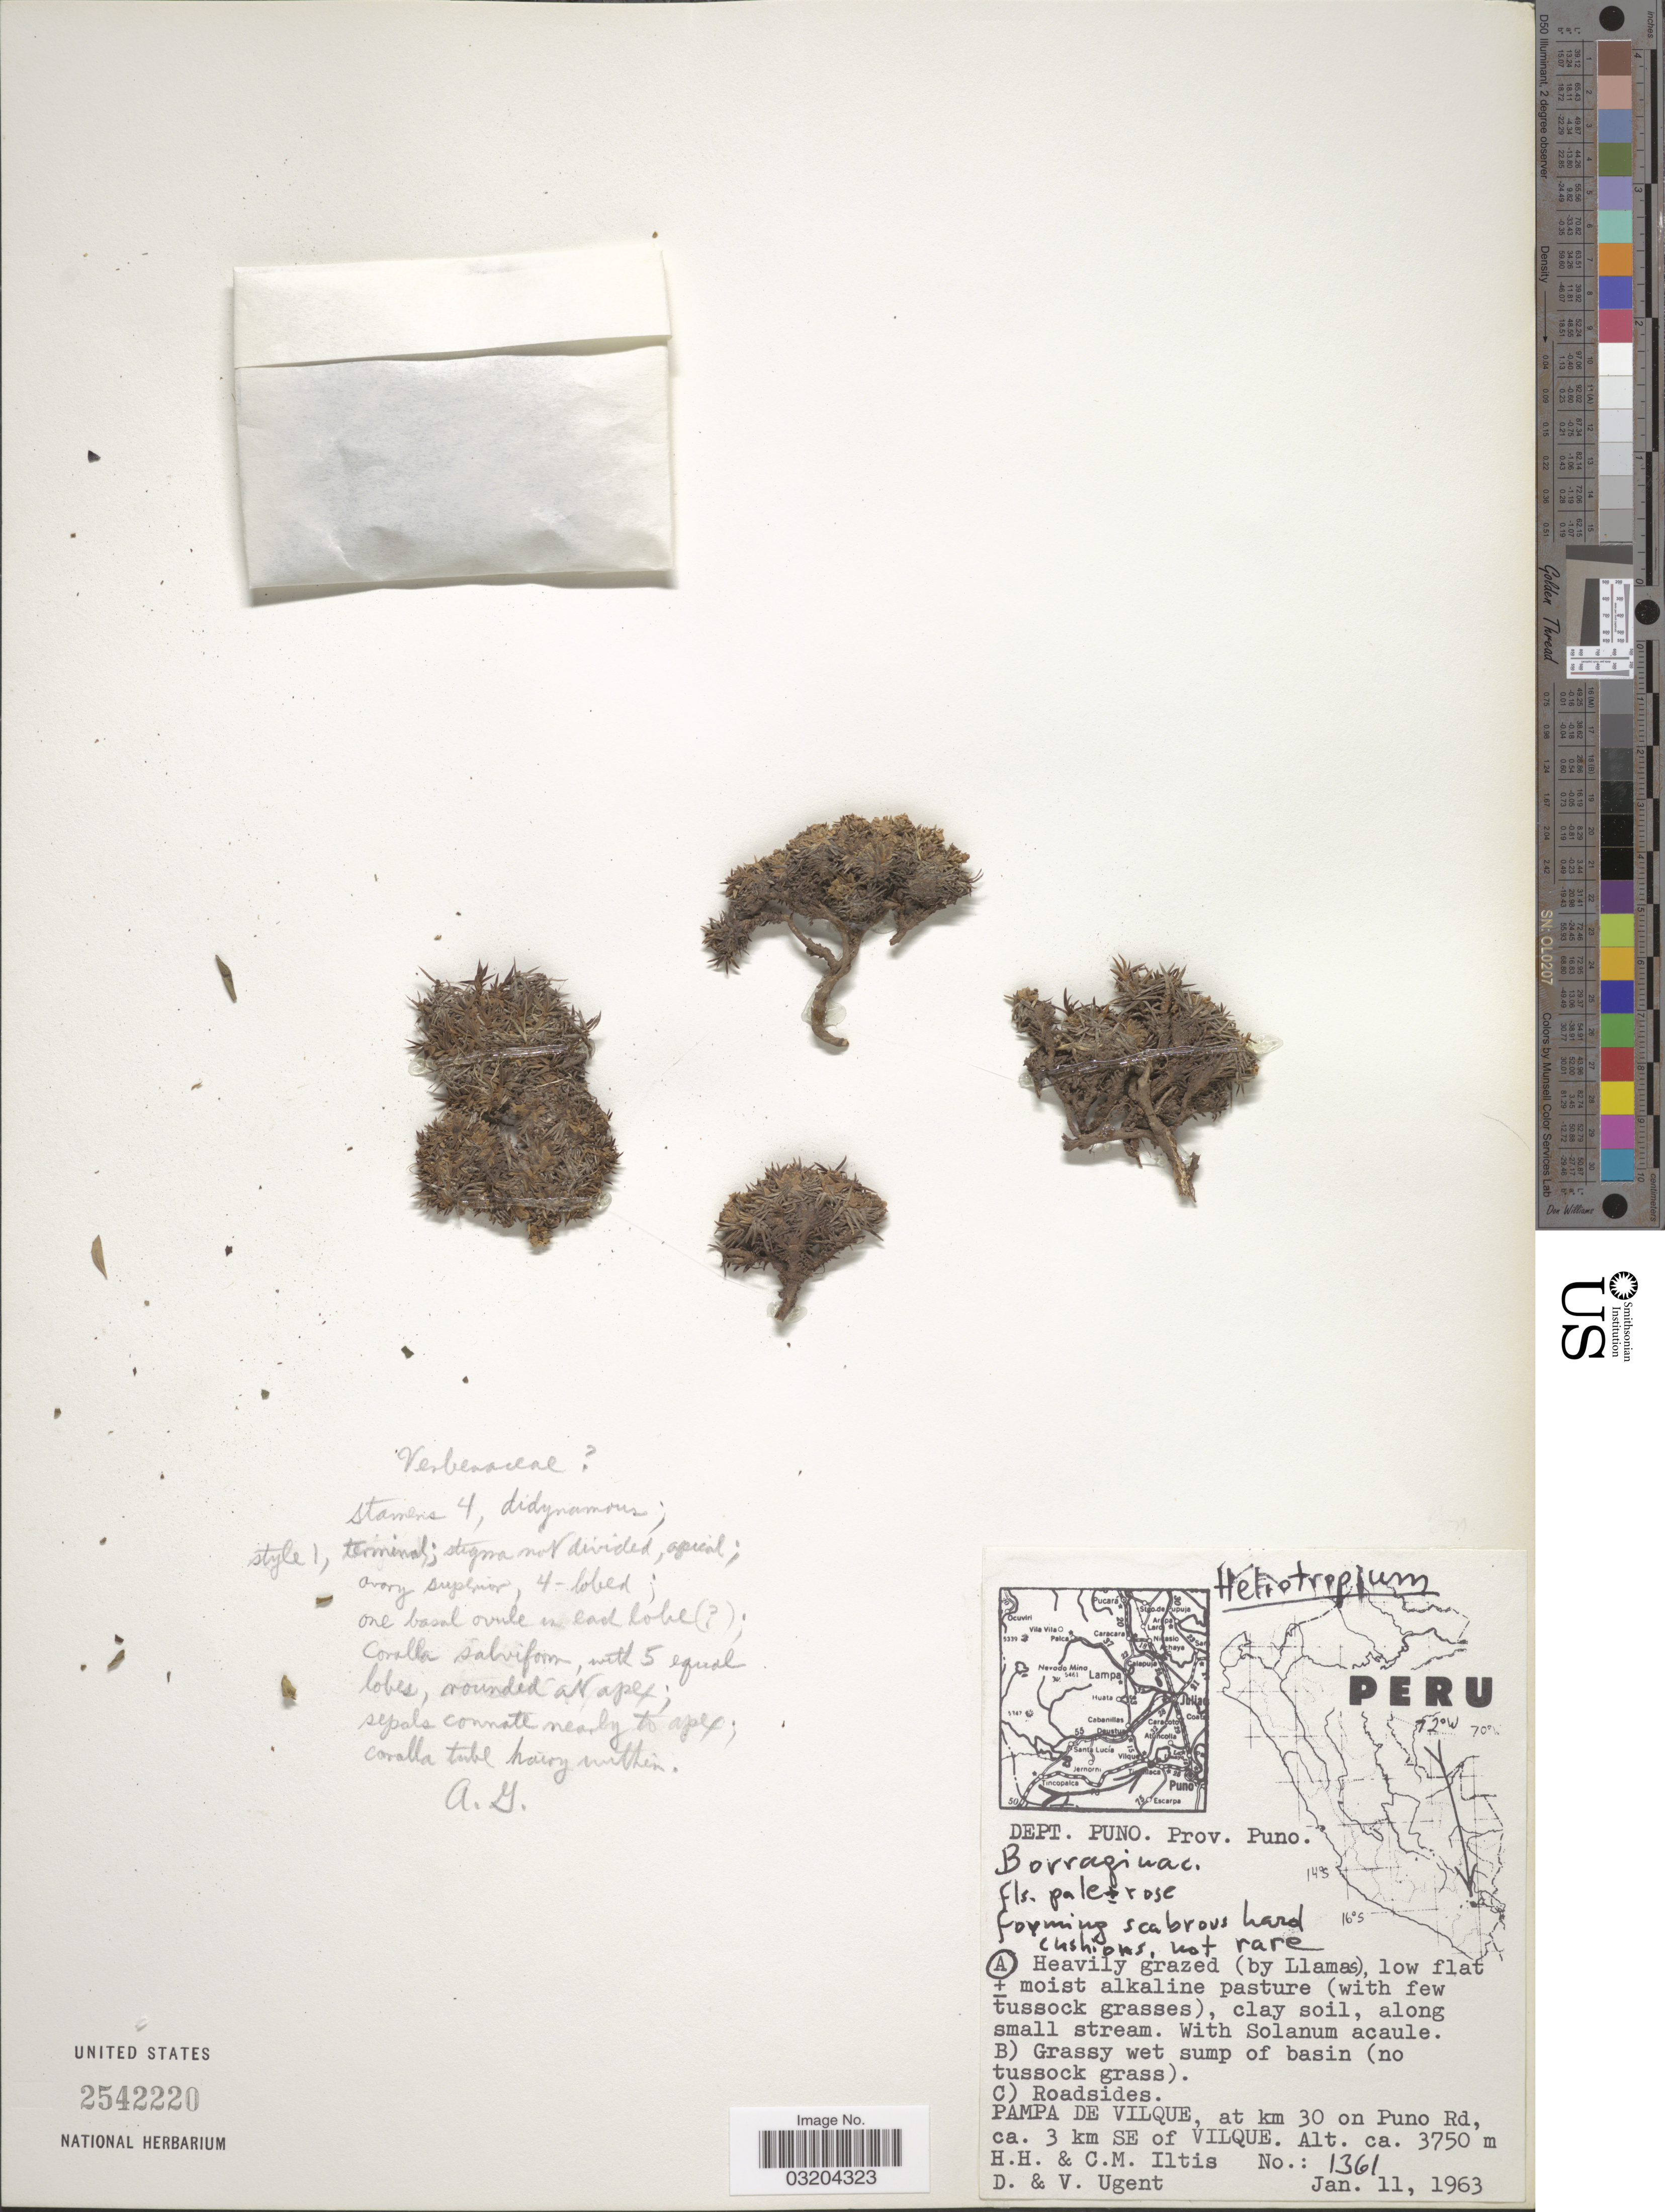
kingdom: Plantae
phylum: Tracheophyta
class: Magnoliopsida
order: Lamiales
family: Verbenaceae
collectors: H. H. Iltis, C. M Iltis, D. Ugent & V. Ugent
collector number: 1361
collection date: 1963-01-11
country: Peru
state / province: Puno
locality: Dept. Puno. Prov. Puno. Pampa de Vilque, at km 30 on Puno Rd, ca. 3 km SE of Vilque.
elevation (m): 3750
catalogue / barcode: US 2542220